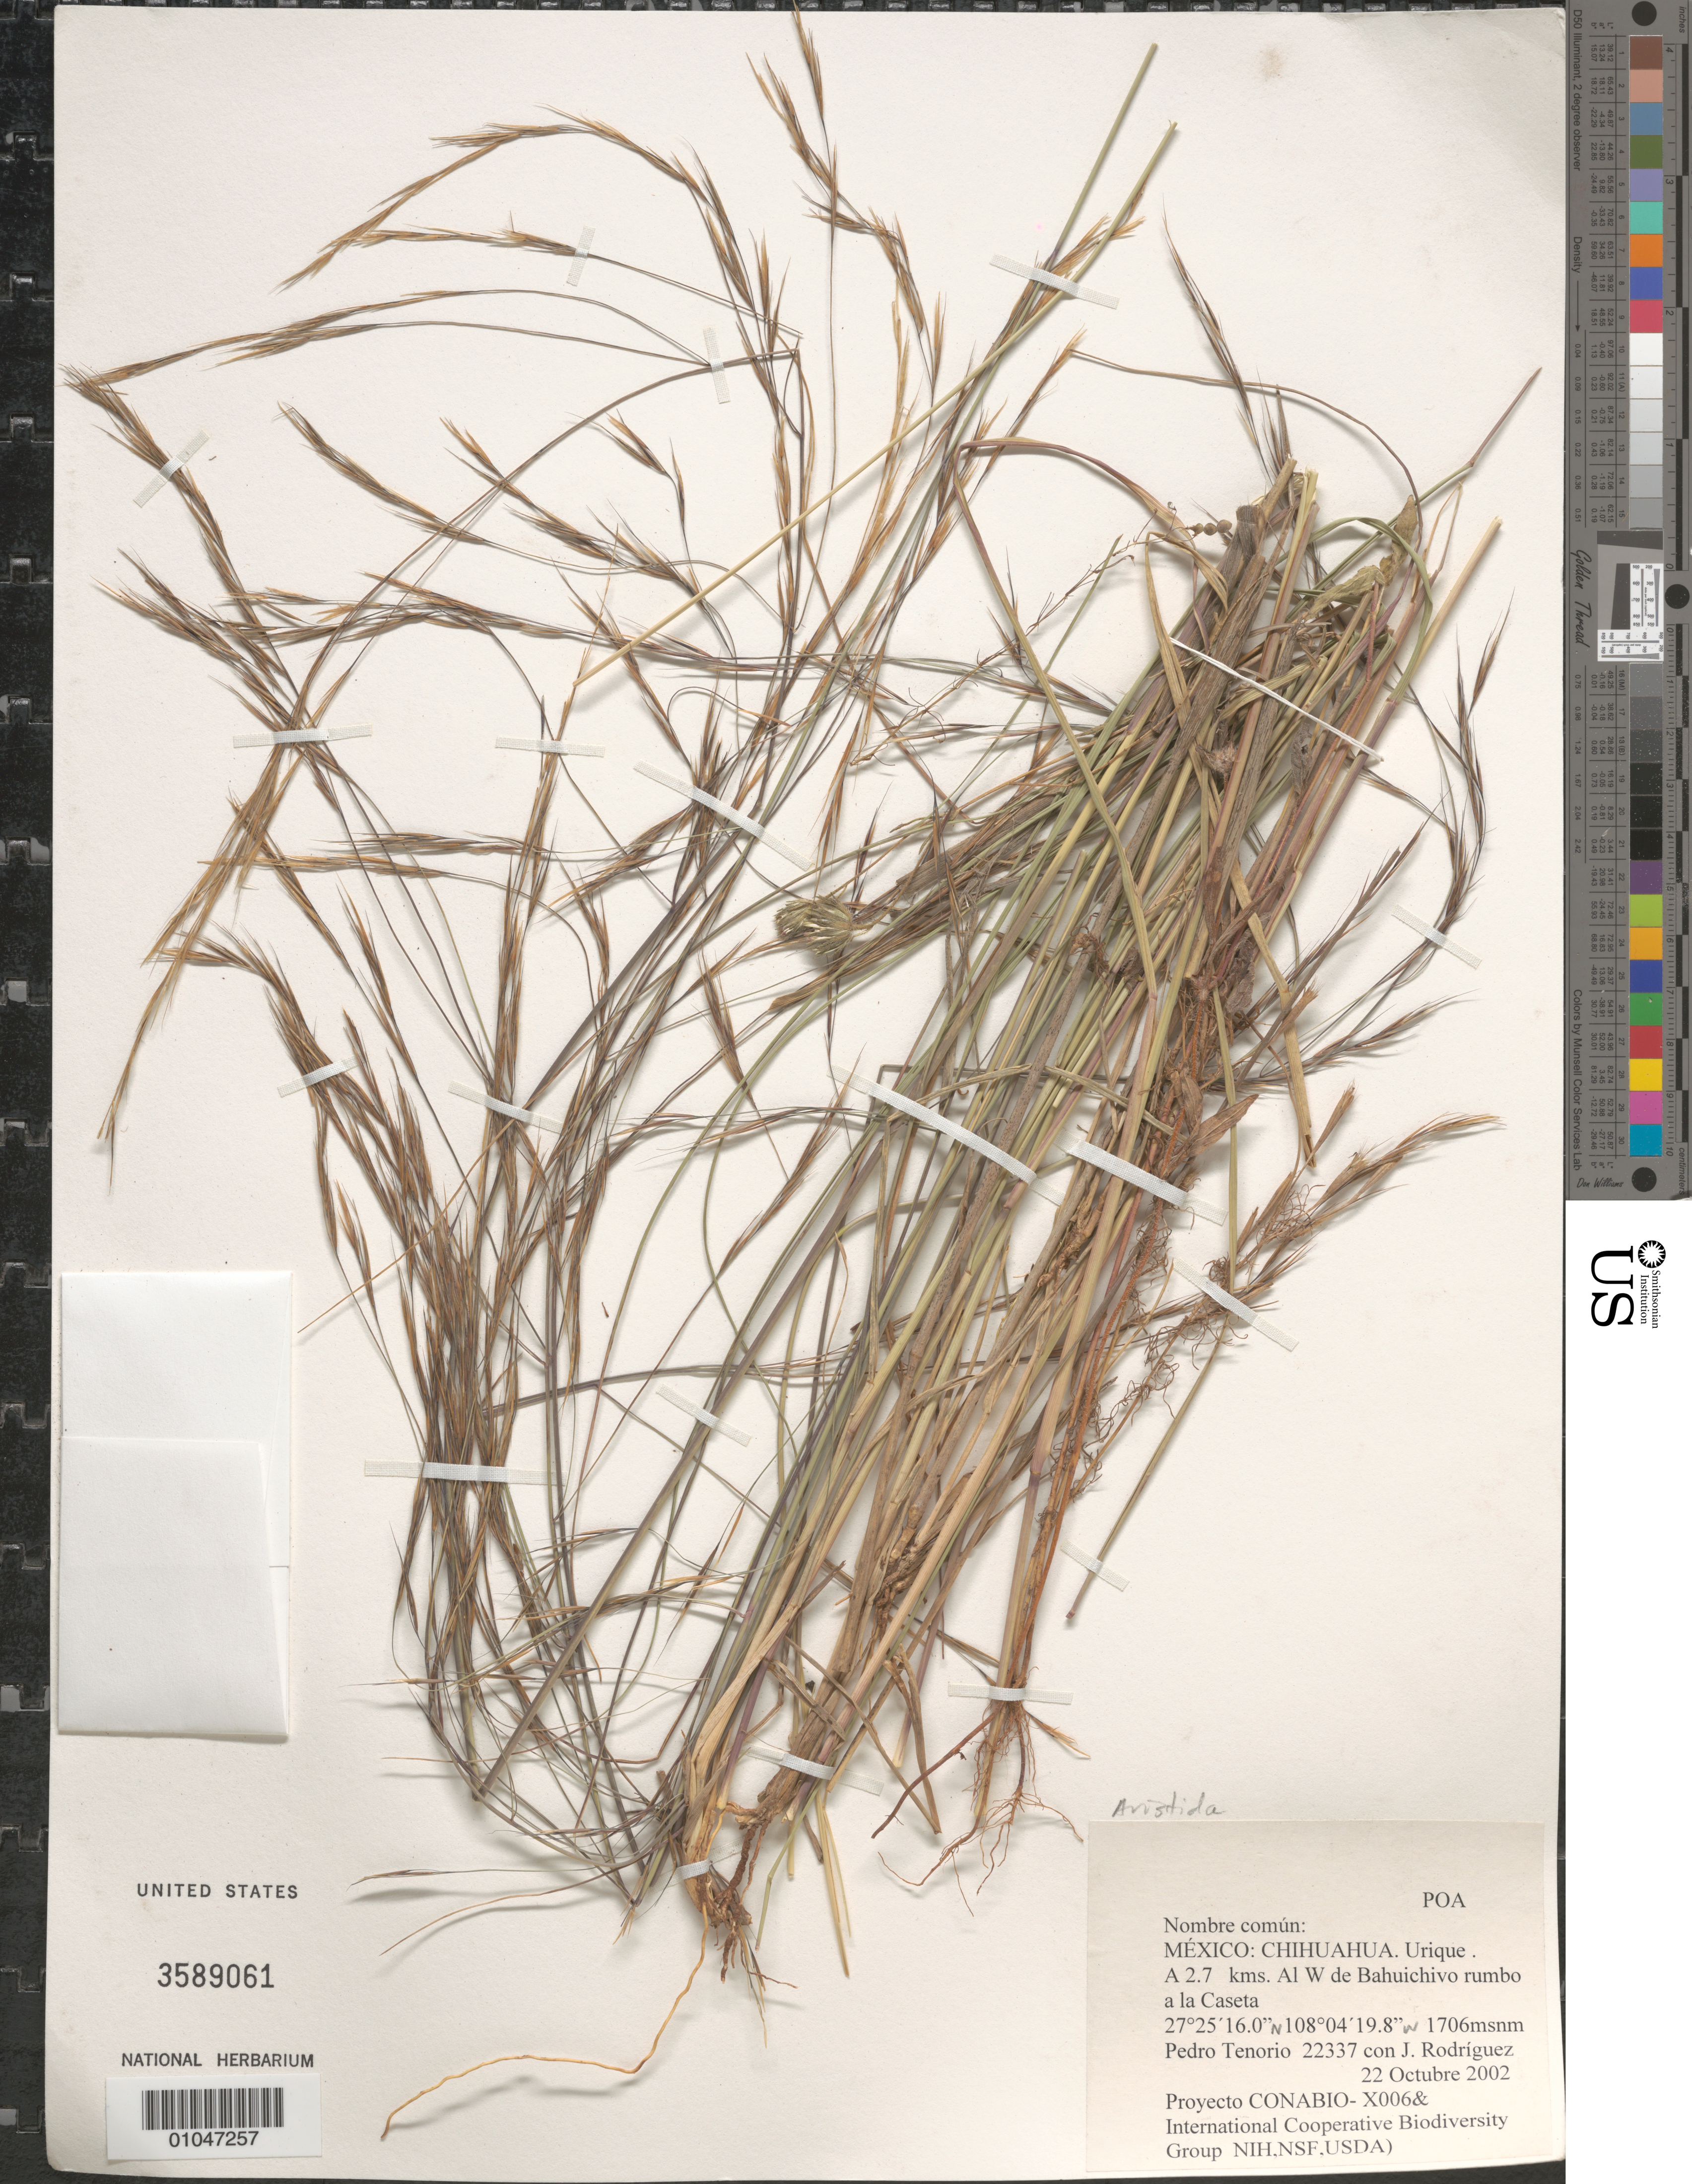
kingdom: Plantae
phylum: Tracheophyta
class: Liliopsida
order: Poales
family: Poaceae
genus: Aristida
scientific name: Aristida sp.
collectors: P. Tenorio L. & J. Rodríguez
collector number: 22337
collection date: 2002-10-22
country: Mexico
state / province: Chihuahua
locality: Urique a 2.7 kms al W de Bahuichivo rumbo a la Caseta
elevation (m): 1706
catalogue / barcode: US 3589061